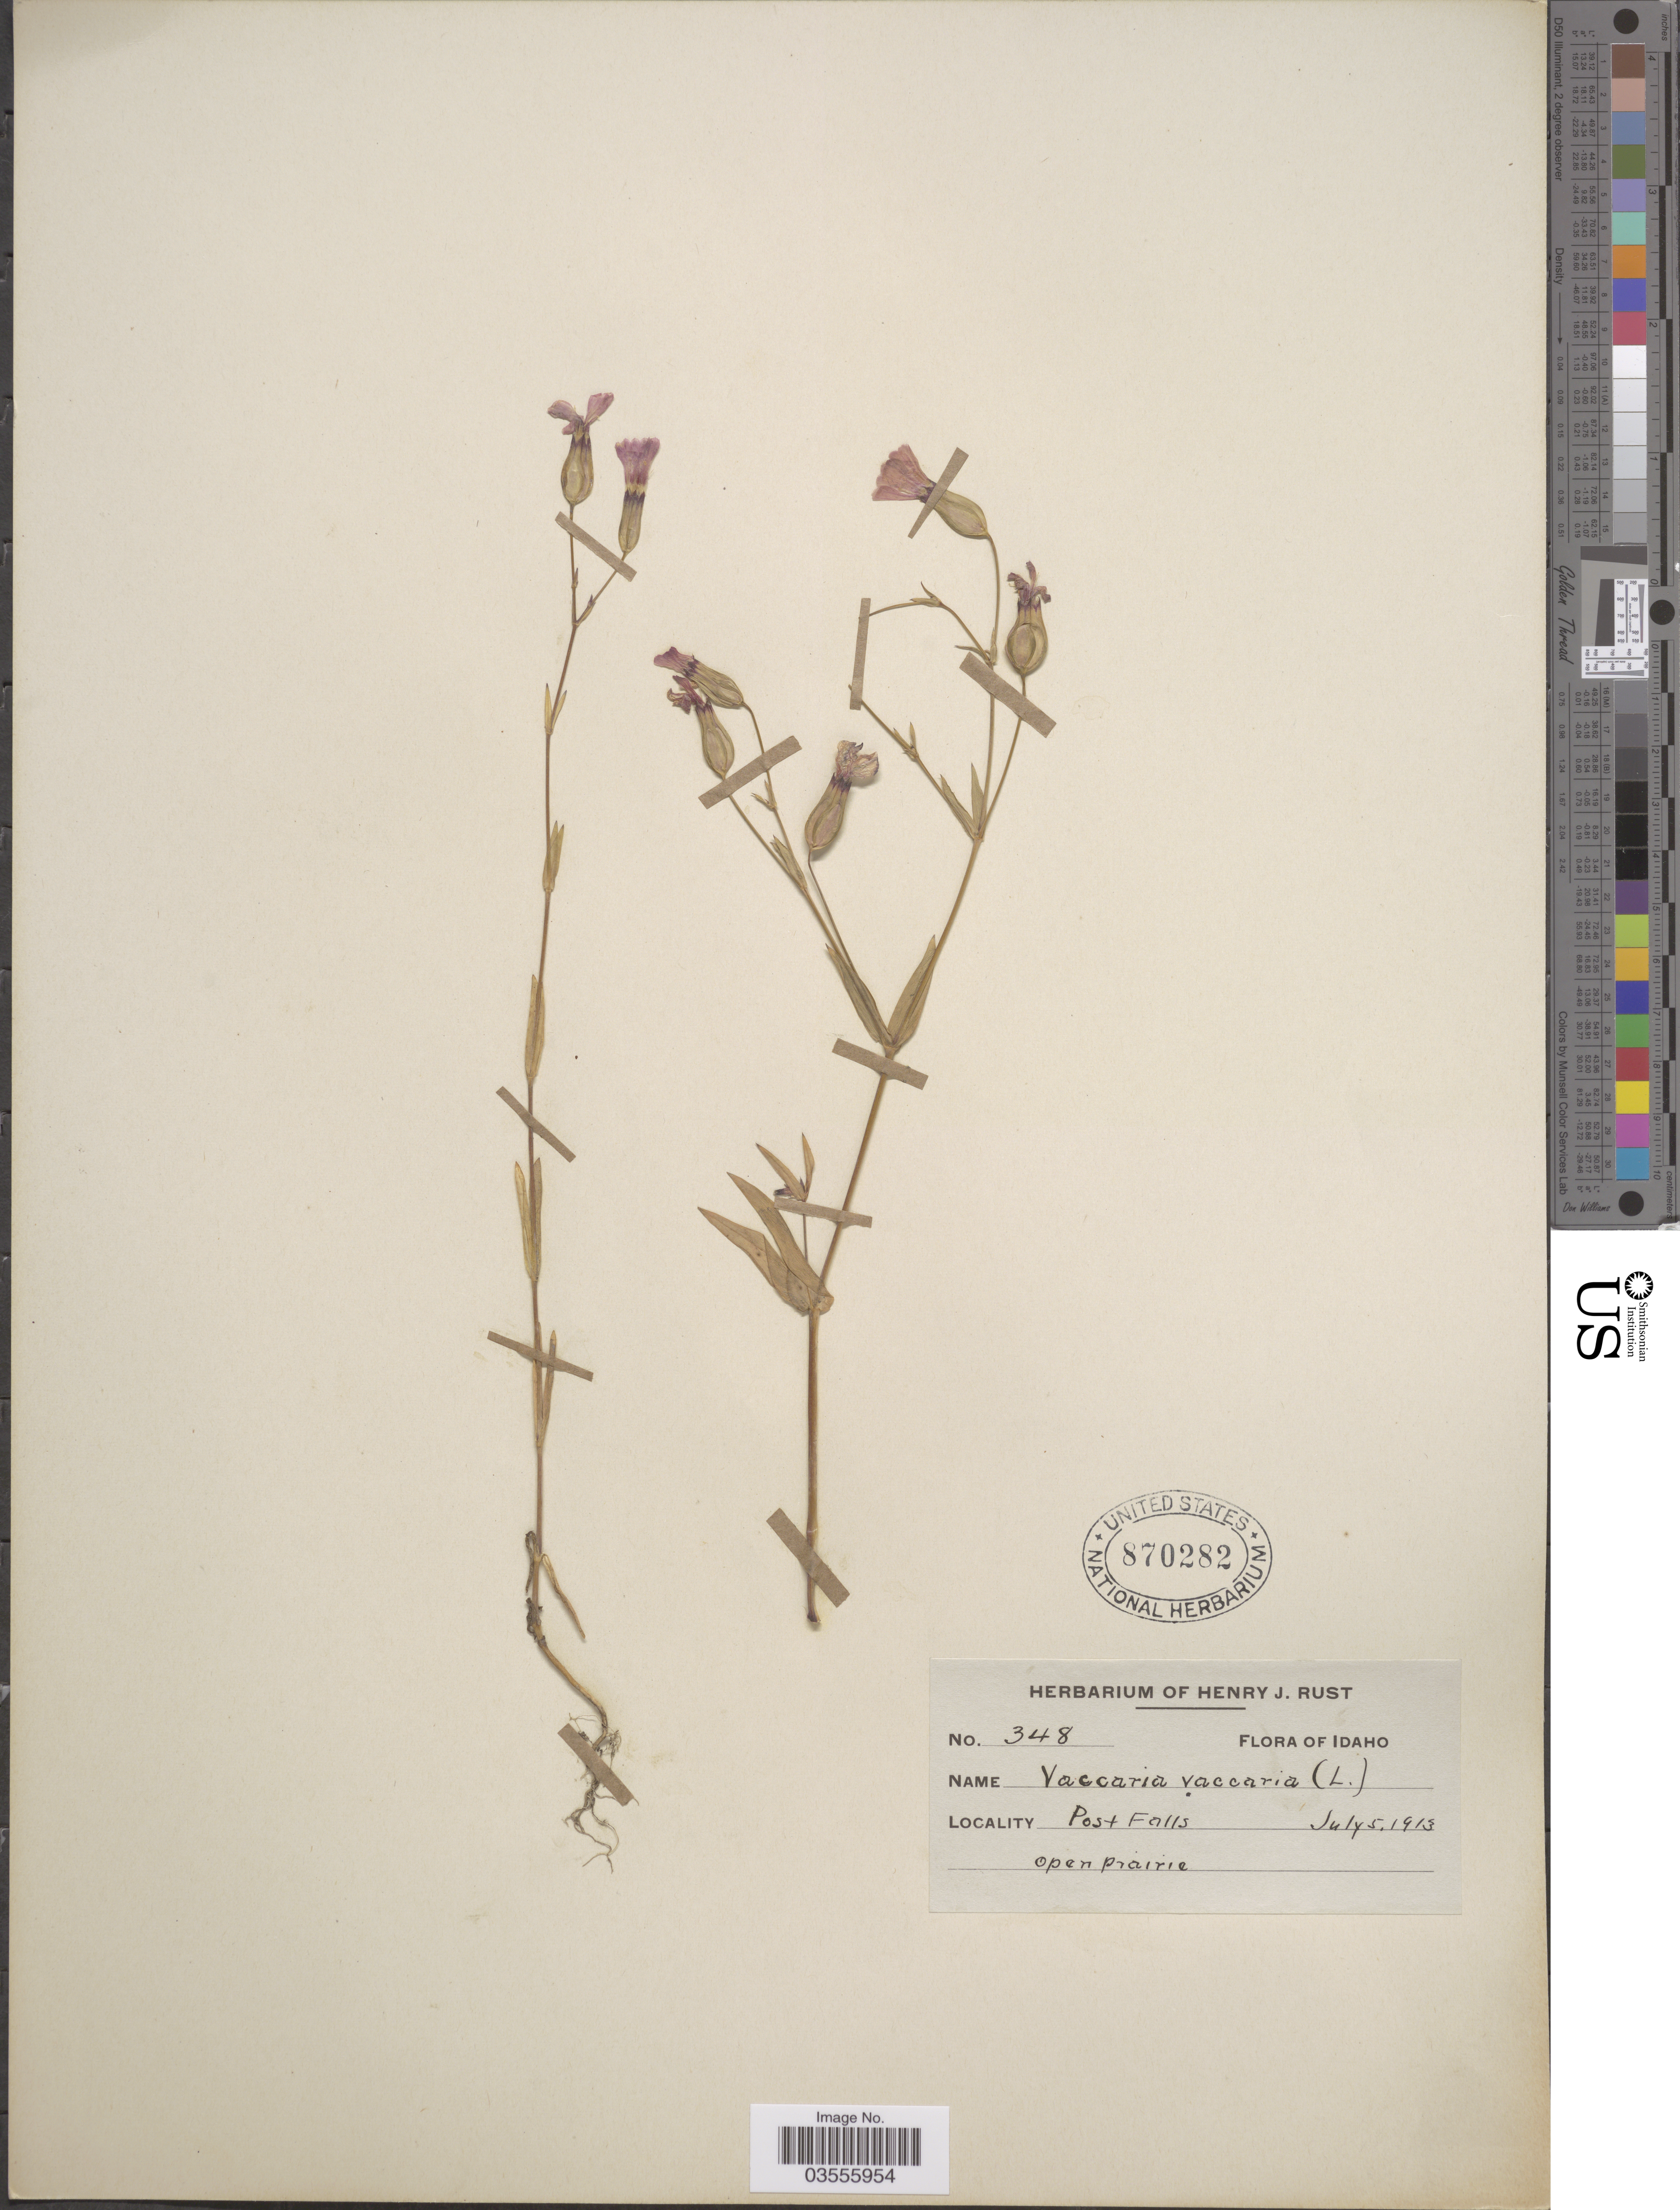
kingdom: Plantae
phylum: Tracheophyta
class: Magnoliopsida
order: Caryophyllales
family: Caryophyllaceae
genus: Gypsophila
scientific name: Gypsophila vaccaria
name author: (L.) Sm.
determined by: Strong, M. T., (US), Smithsonian Institution - National Museum of Natural History (UNITED STATES)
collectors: ex herb. Henry J. Rust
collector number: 348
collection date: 1913-07-05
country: United States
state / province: Idaho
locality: Post Falls.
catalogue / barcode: US 870282